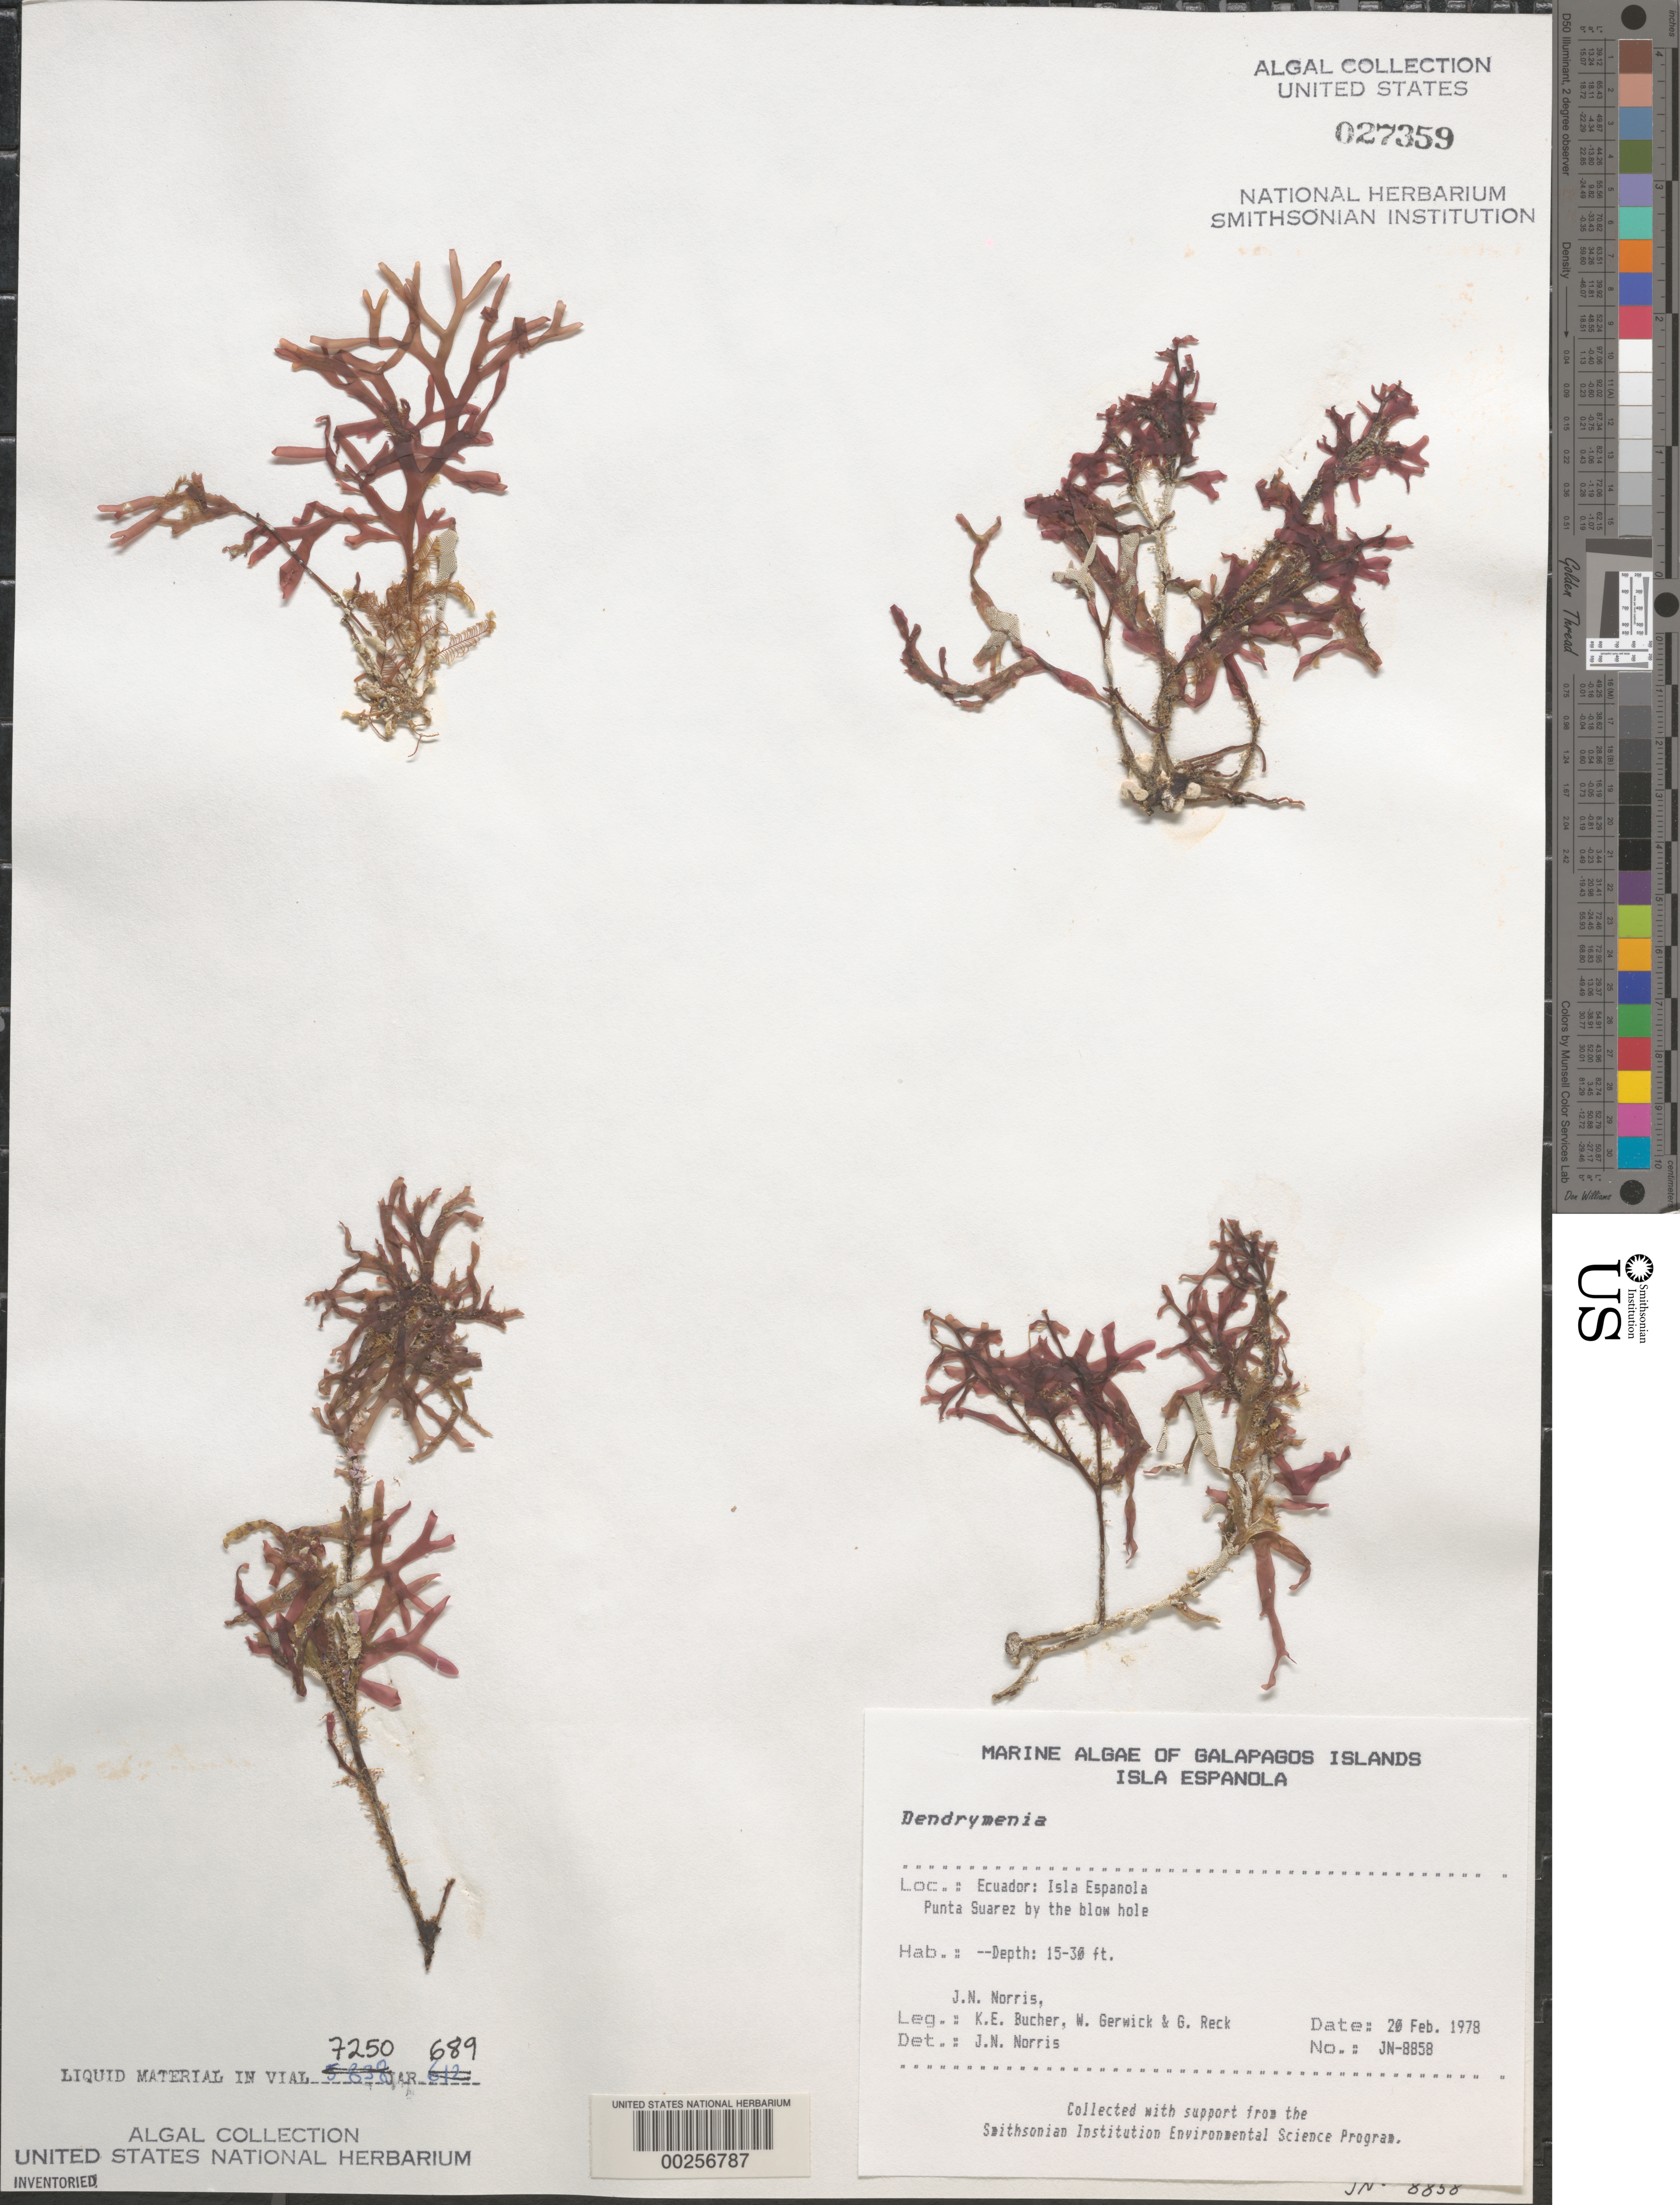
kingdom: Plantae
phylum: Rhodophyta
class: Florideophyceae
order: Rhodymeniales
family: Rhodymeniaceae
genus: Dendrymenia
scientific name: Dendrymenia sp.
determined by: Norris, James N.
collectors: J. N. Norris, K. E. Bucher, W. Gerwick & G. Reck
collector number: JN-8858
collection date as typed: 20 Feb 1978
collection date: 1978-02-20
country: Ecuador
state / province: Colón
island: Española [Hood]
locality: Punta Suarez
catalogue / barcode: US 27359